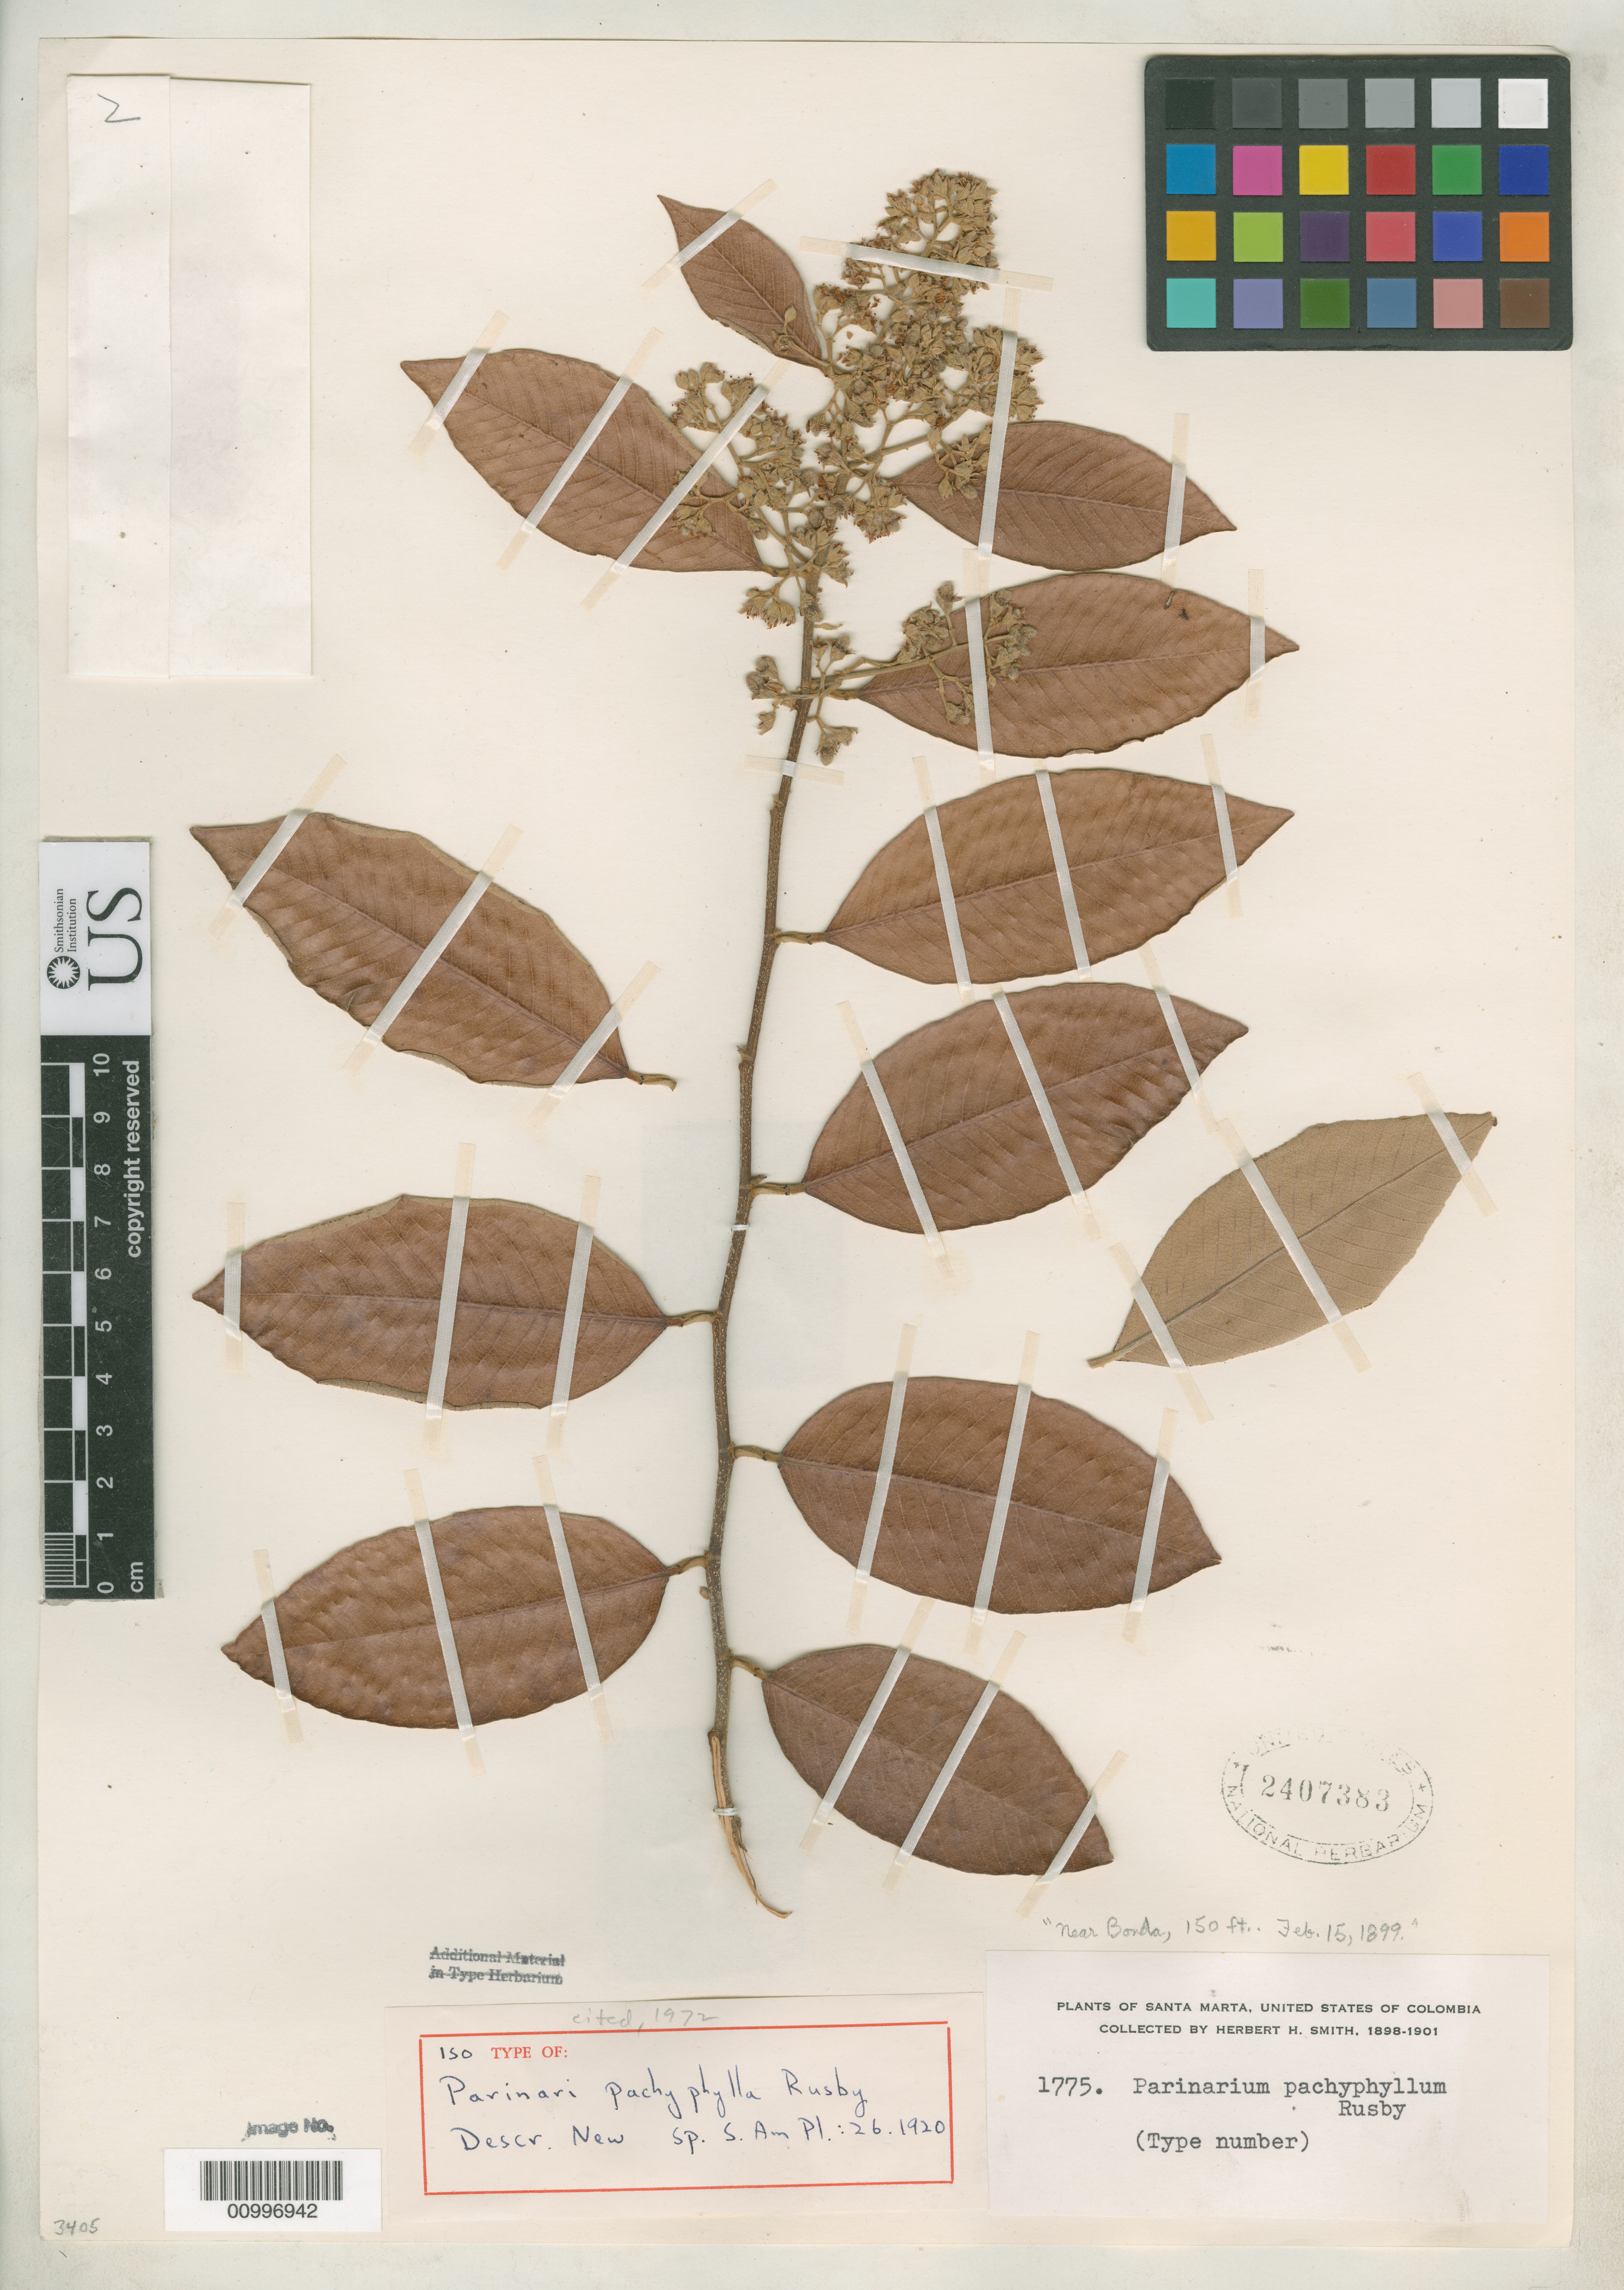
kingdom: Plantae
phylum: Tracheophyta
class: Magnoliopsida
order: Malpighiales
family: Chrysobalanaceae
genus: Parinari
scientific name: Parinari pachyphylla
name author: Rusby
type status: Isotype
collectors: Herbert H. Smith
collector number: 1775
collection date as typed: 15 Feb 1899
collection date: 1899-02-15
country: Colombia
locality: Santa Marta, near Bonda.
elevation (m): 46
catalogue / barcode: US 2407383